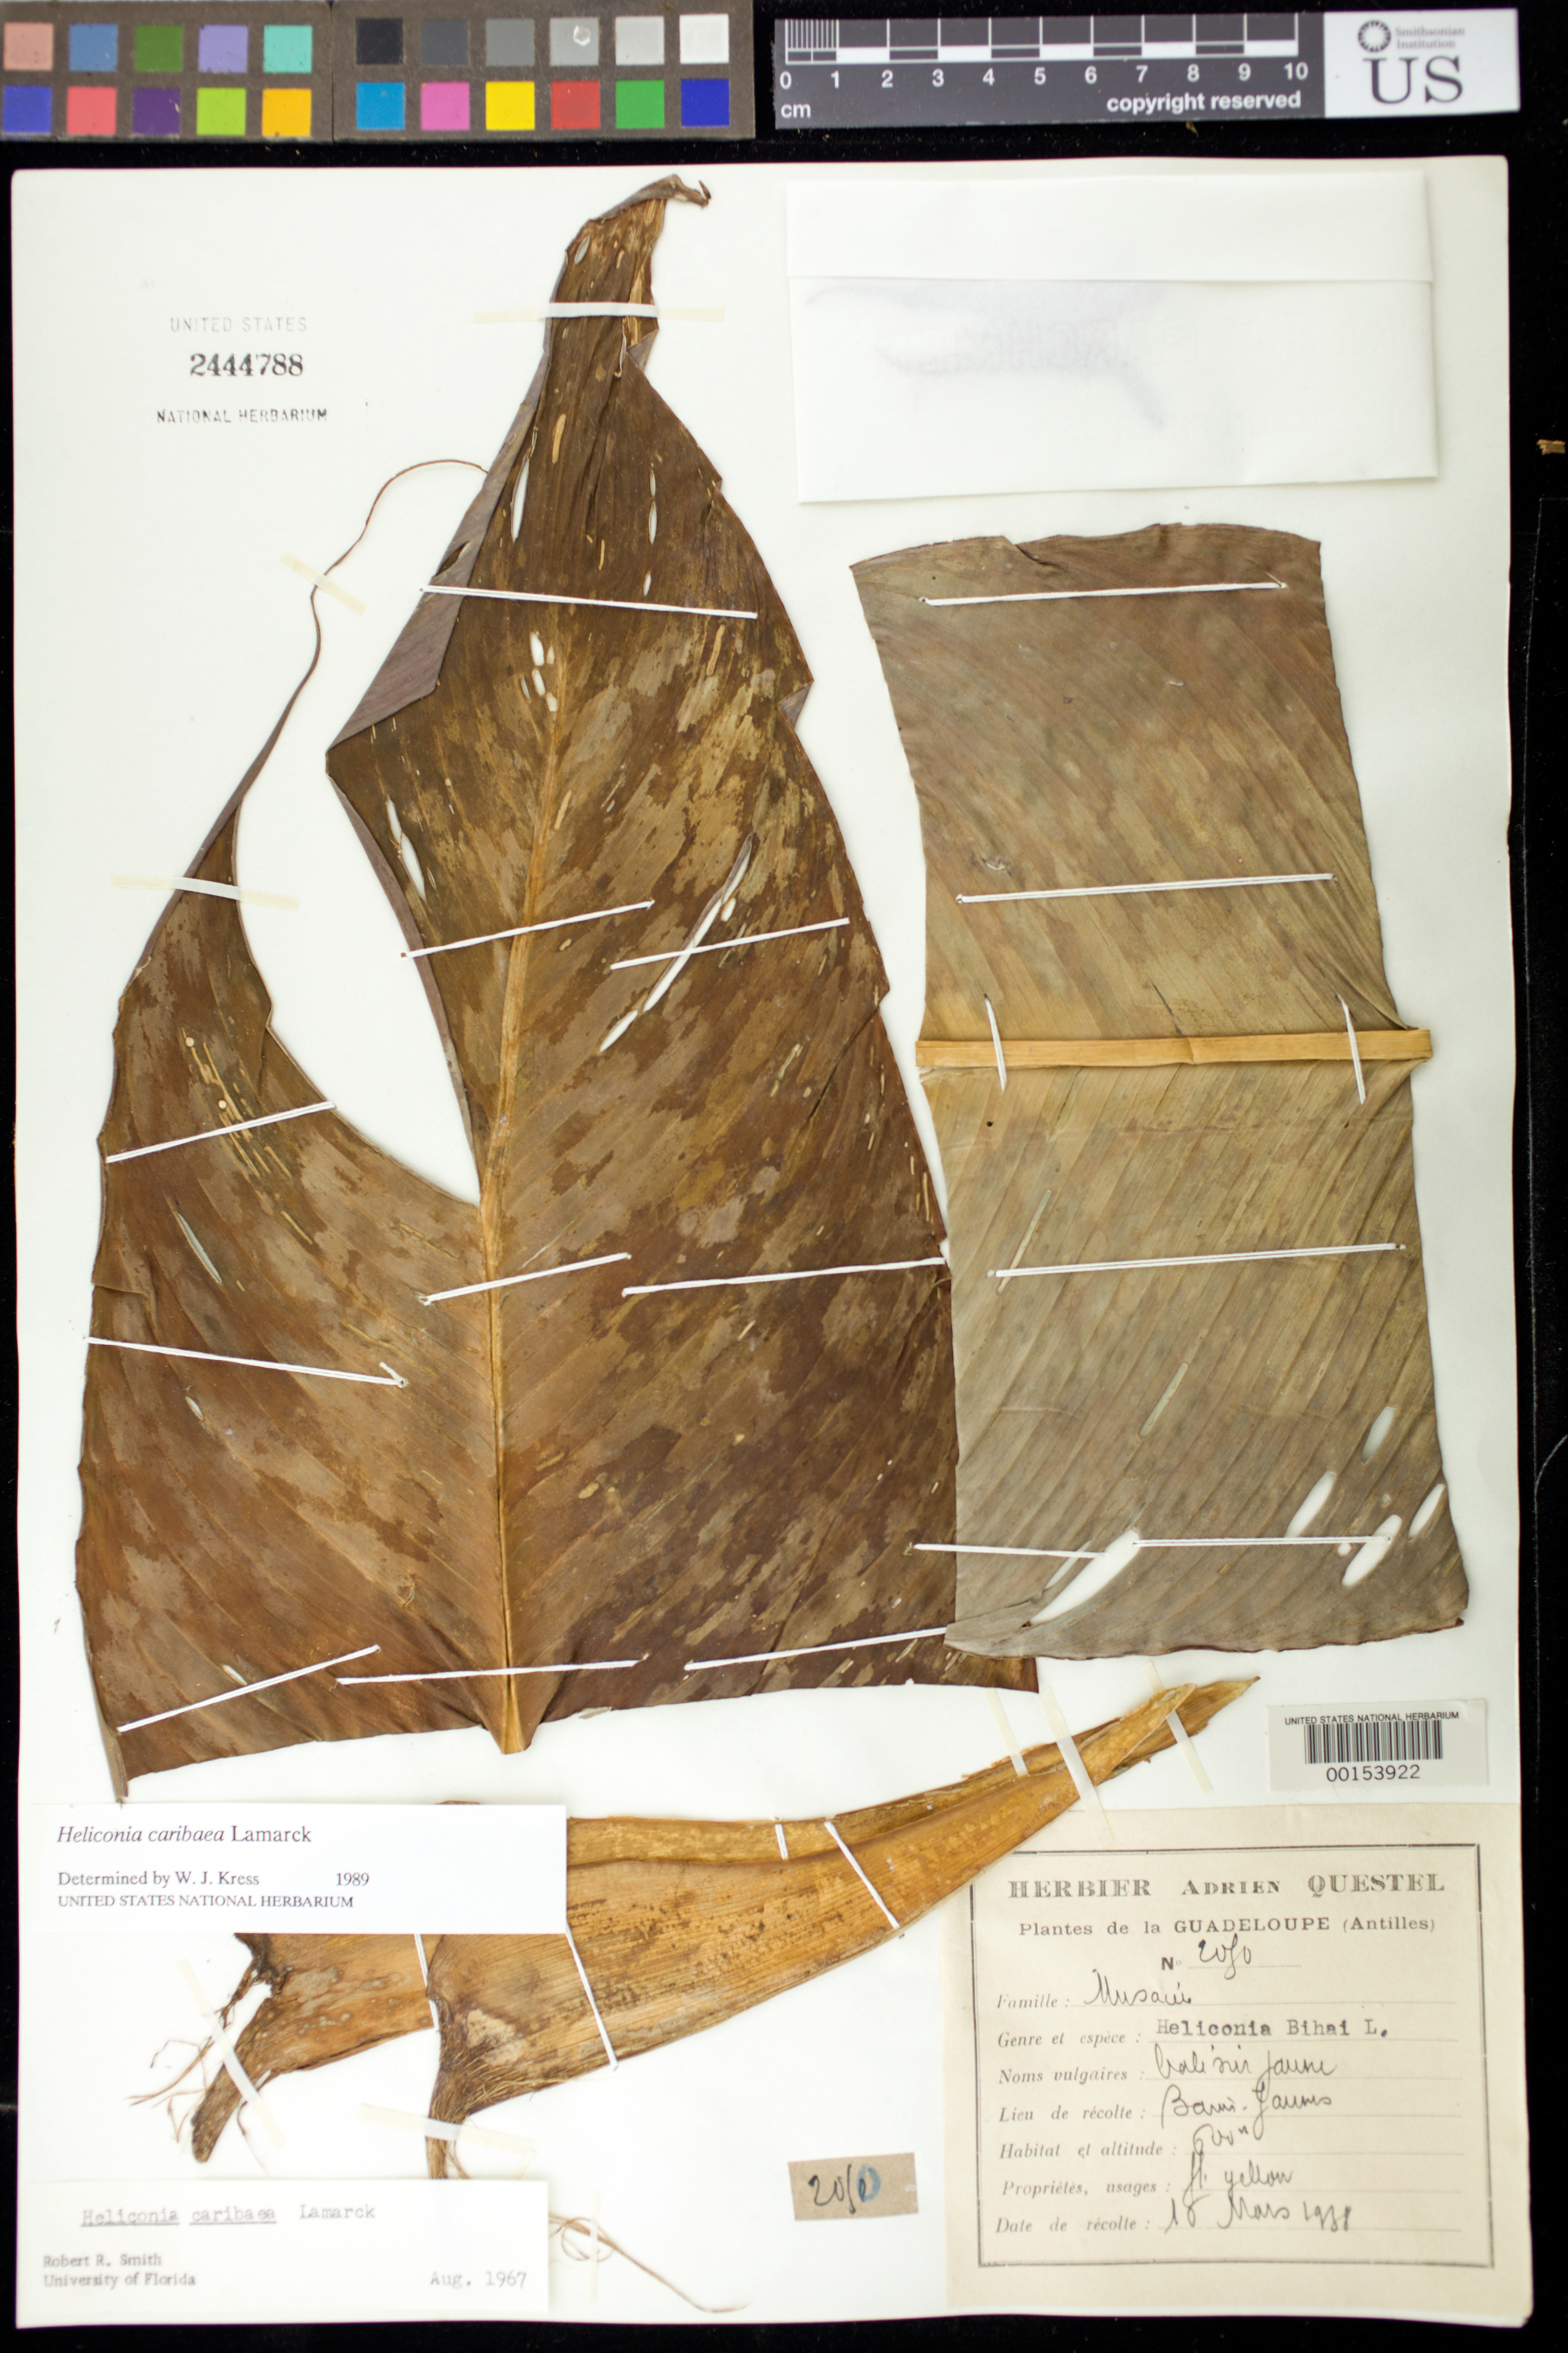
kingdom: Plantae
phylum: Tracheophyta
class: Liliopsida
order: Zingiberales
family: Heliconiaceae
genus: Heliconia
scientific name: Heliconia caribaea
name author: Lam.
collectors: A. Questel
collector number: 2050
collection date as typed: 18 Mar 1958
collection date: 1958-03-18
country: Guadeloupe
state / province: Basse-terre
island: Basse Terre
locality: Bains-jaunes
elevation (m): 600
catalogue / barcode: US 2444788